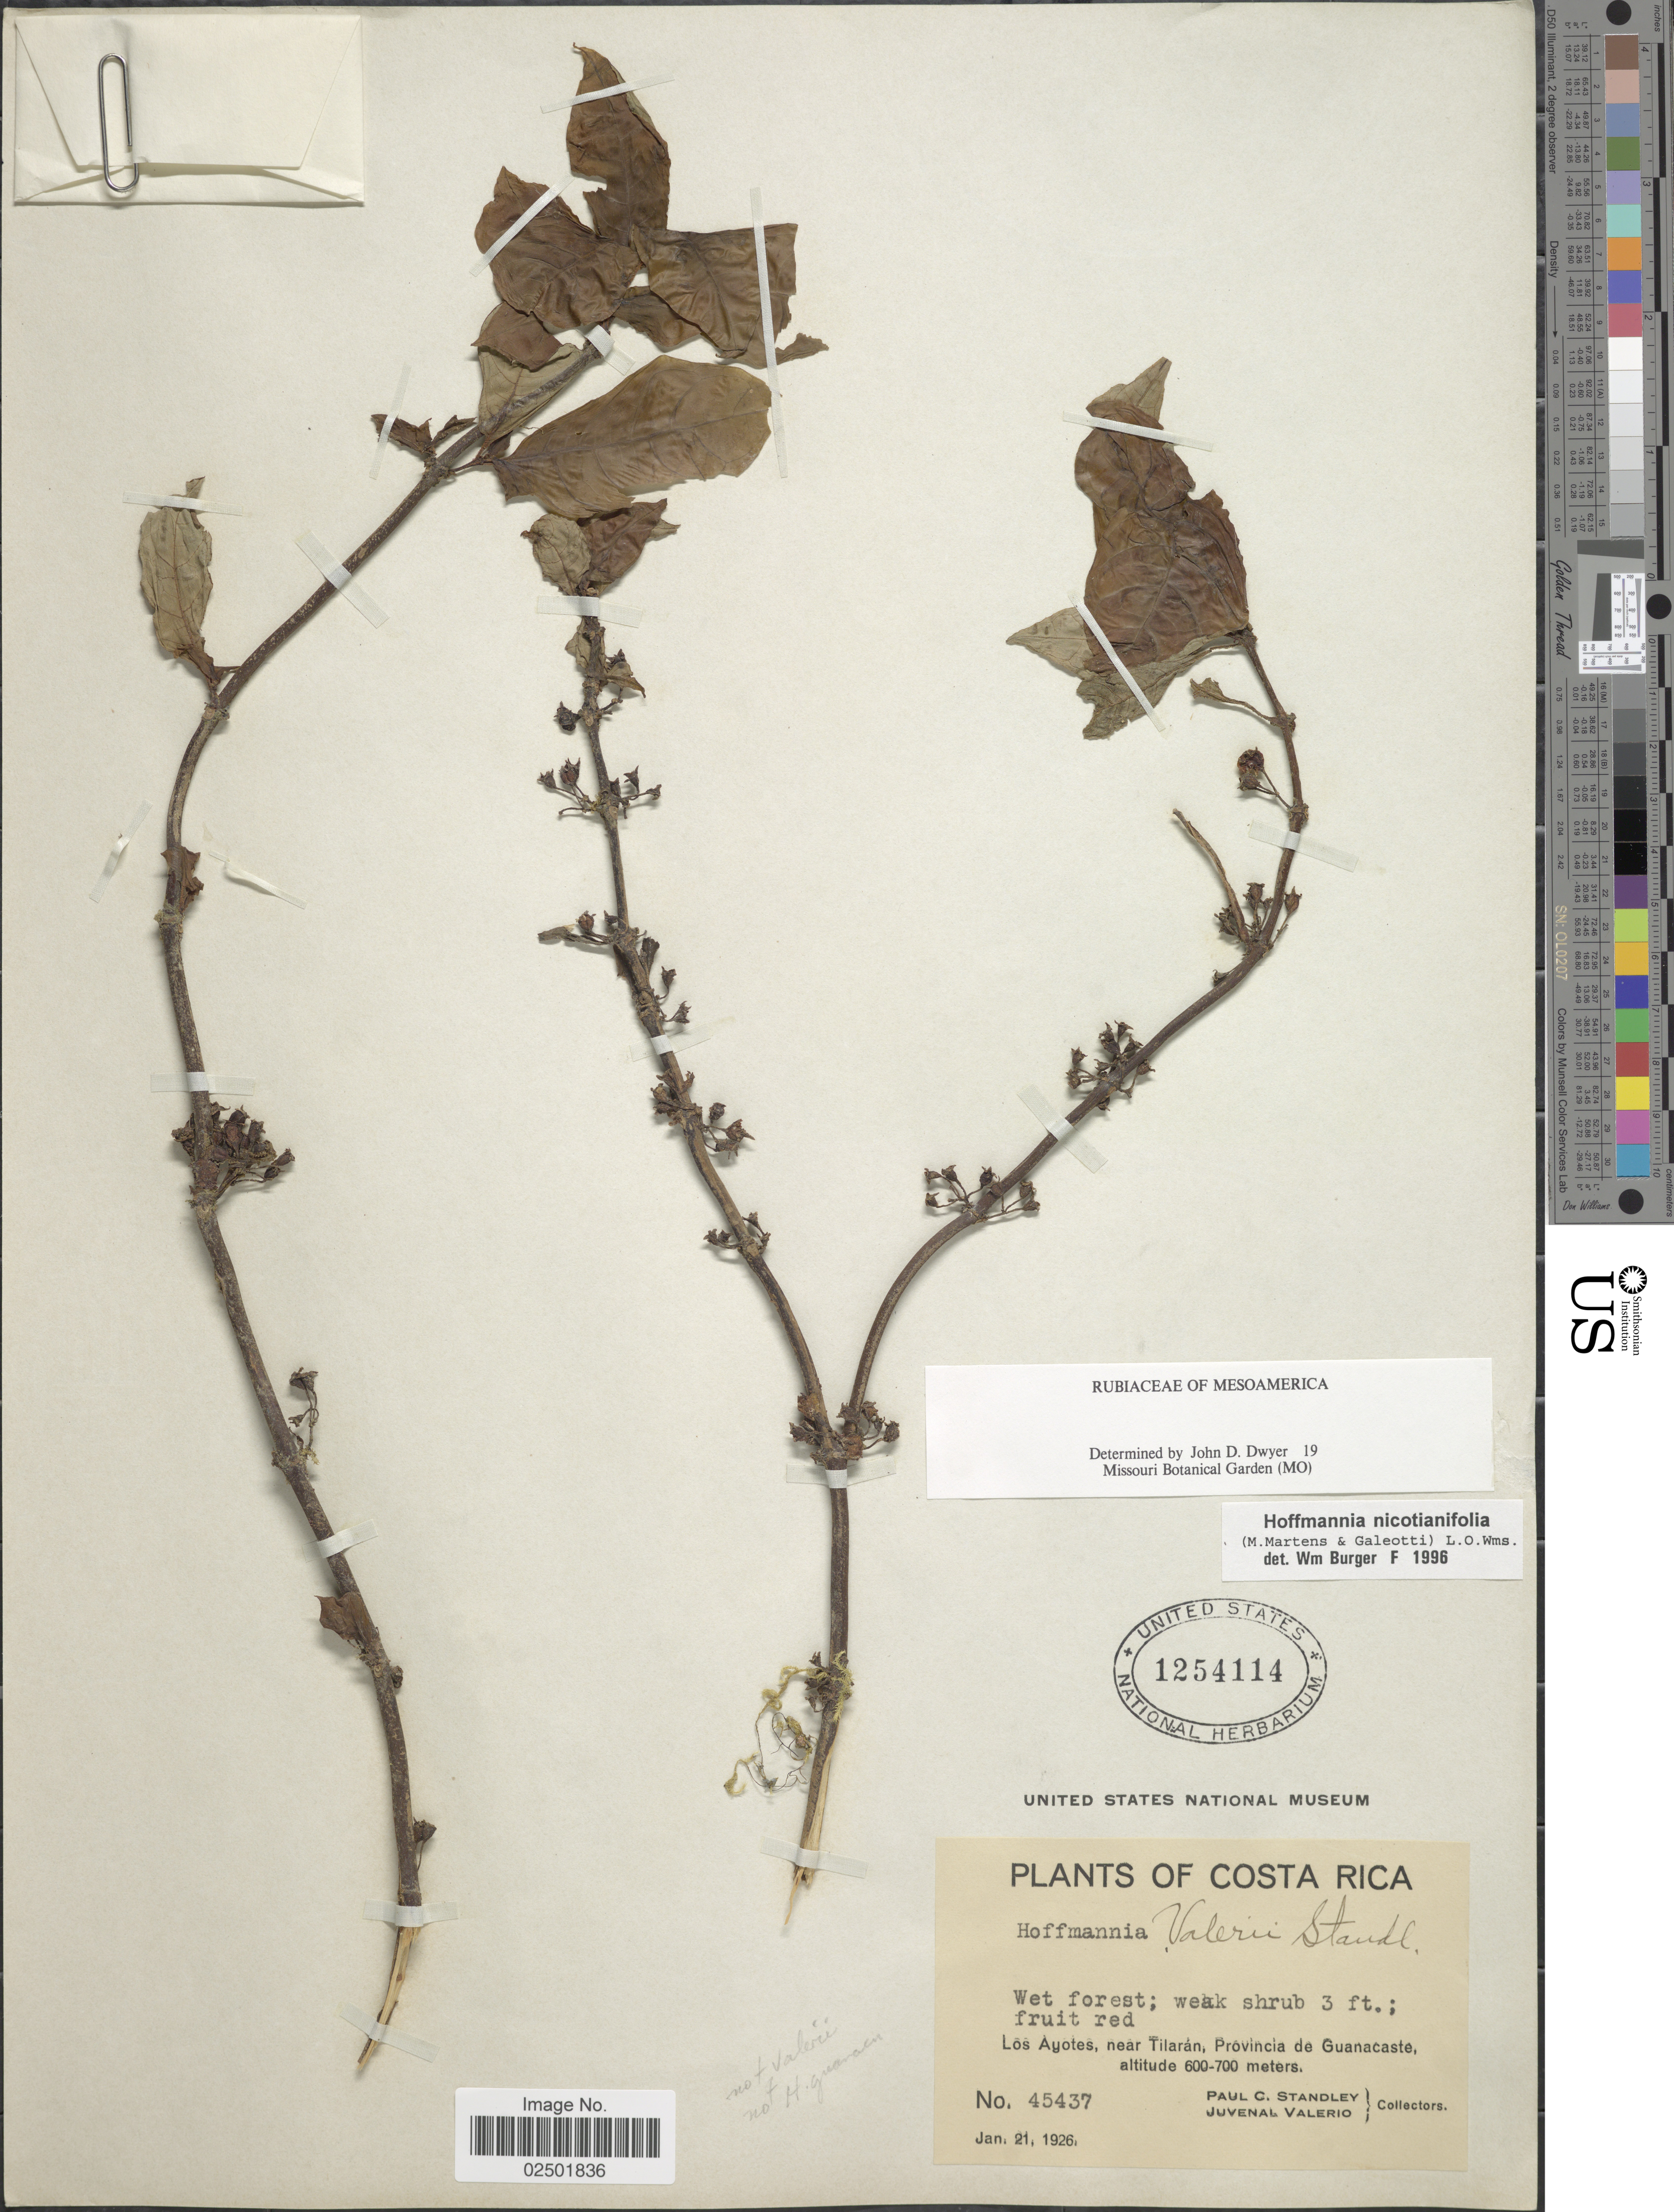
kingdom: Plantae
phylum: Tracheophyta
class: Magnoliopsida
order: Gentianales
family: Rubiaceae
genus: Hoffmannia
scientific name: Hoffmannia nicotianifolia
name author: (M. Martens & Galeoti) L.O. Williams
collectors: P. C. Standley & J. Valerio R.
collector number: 45437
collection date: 1926-01-21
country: Costa Rica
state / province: Guanacaste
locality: Los Ayotes, near Tilarán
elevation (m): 600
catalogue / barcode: US 1254114